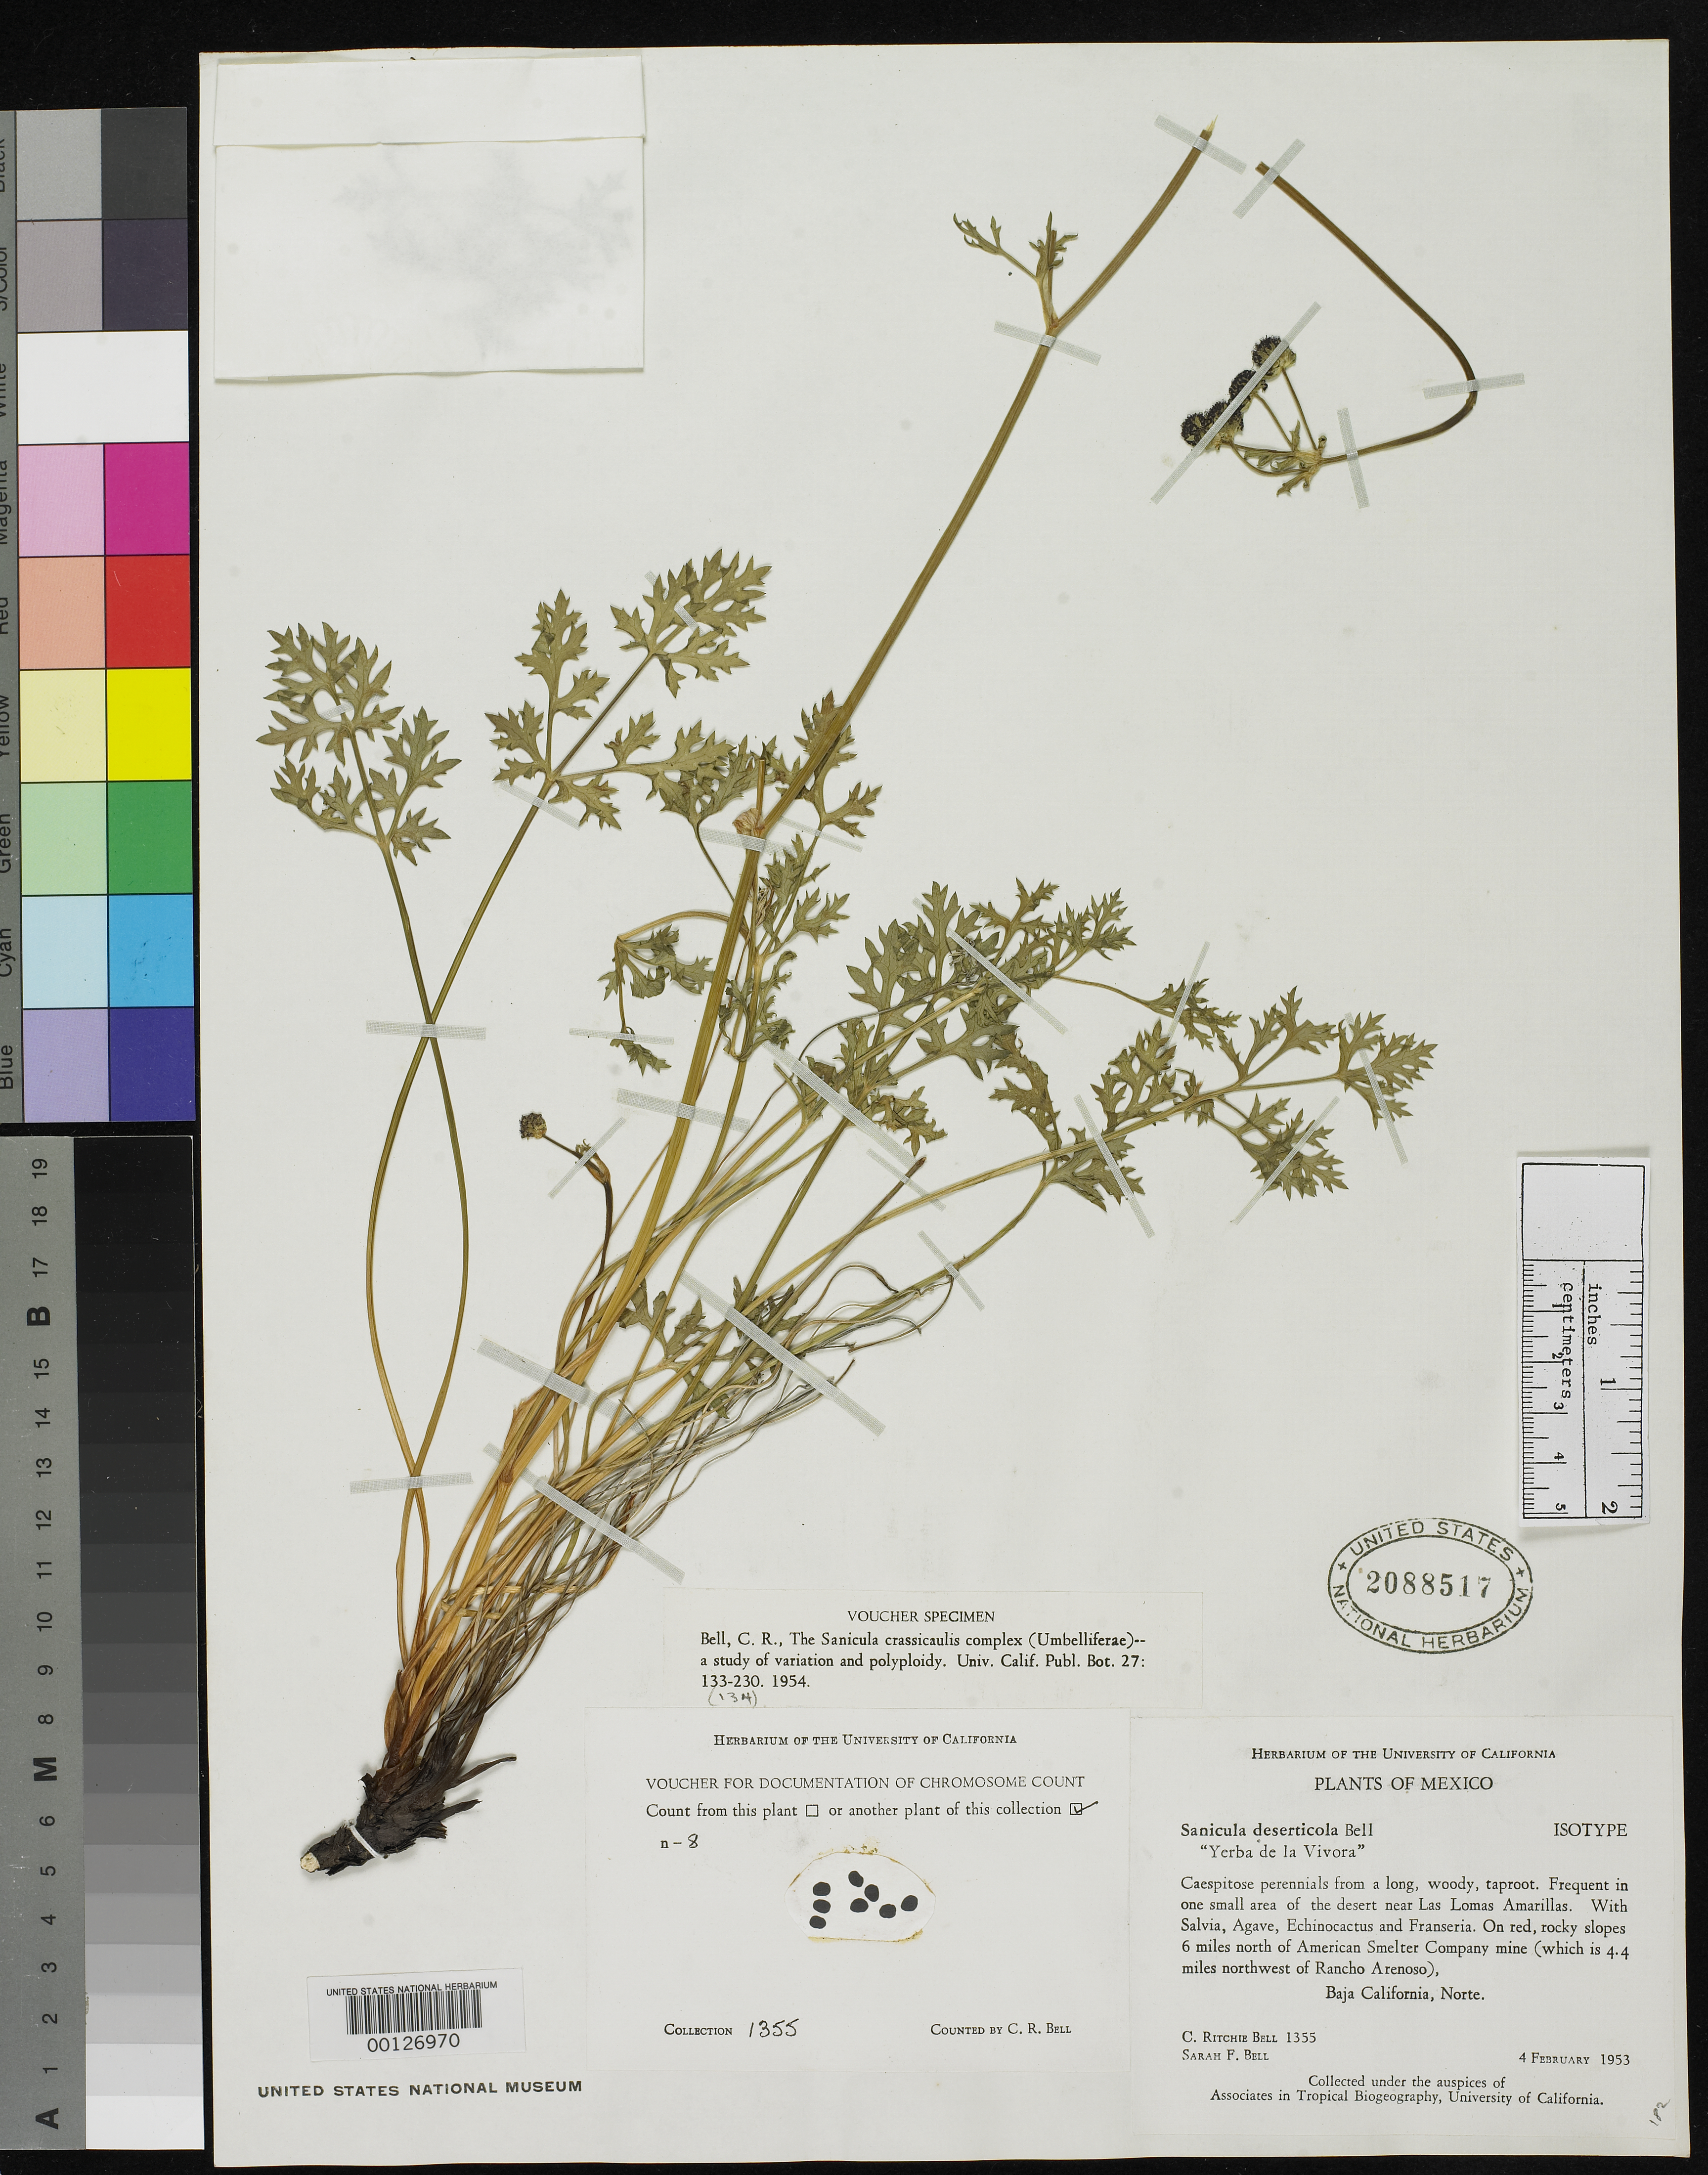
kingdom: Plantae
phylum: Tracheophyta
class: Magnoliopsida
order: Apiales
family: Apiaceae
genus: Sanicula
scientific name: Sanicula deserticola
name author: C.R. Bell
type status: Isotype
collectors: C. R. Bell & S. F. Bell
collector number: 1355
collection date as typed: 04 Feb 1953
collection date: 1953-02-04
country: Mexico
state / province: Baja California Norte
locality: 6 mi N of American Smelter Company mine, 4.4 mi NW of Rancho Arenoso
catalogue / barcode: US 2088517